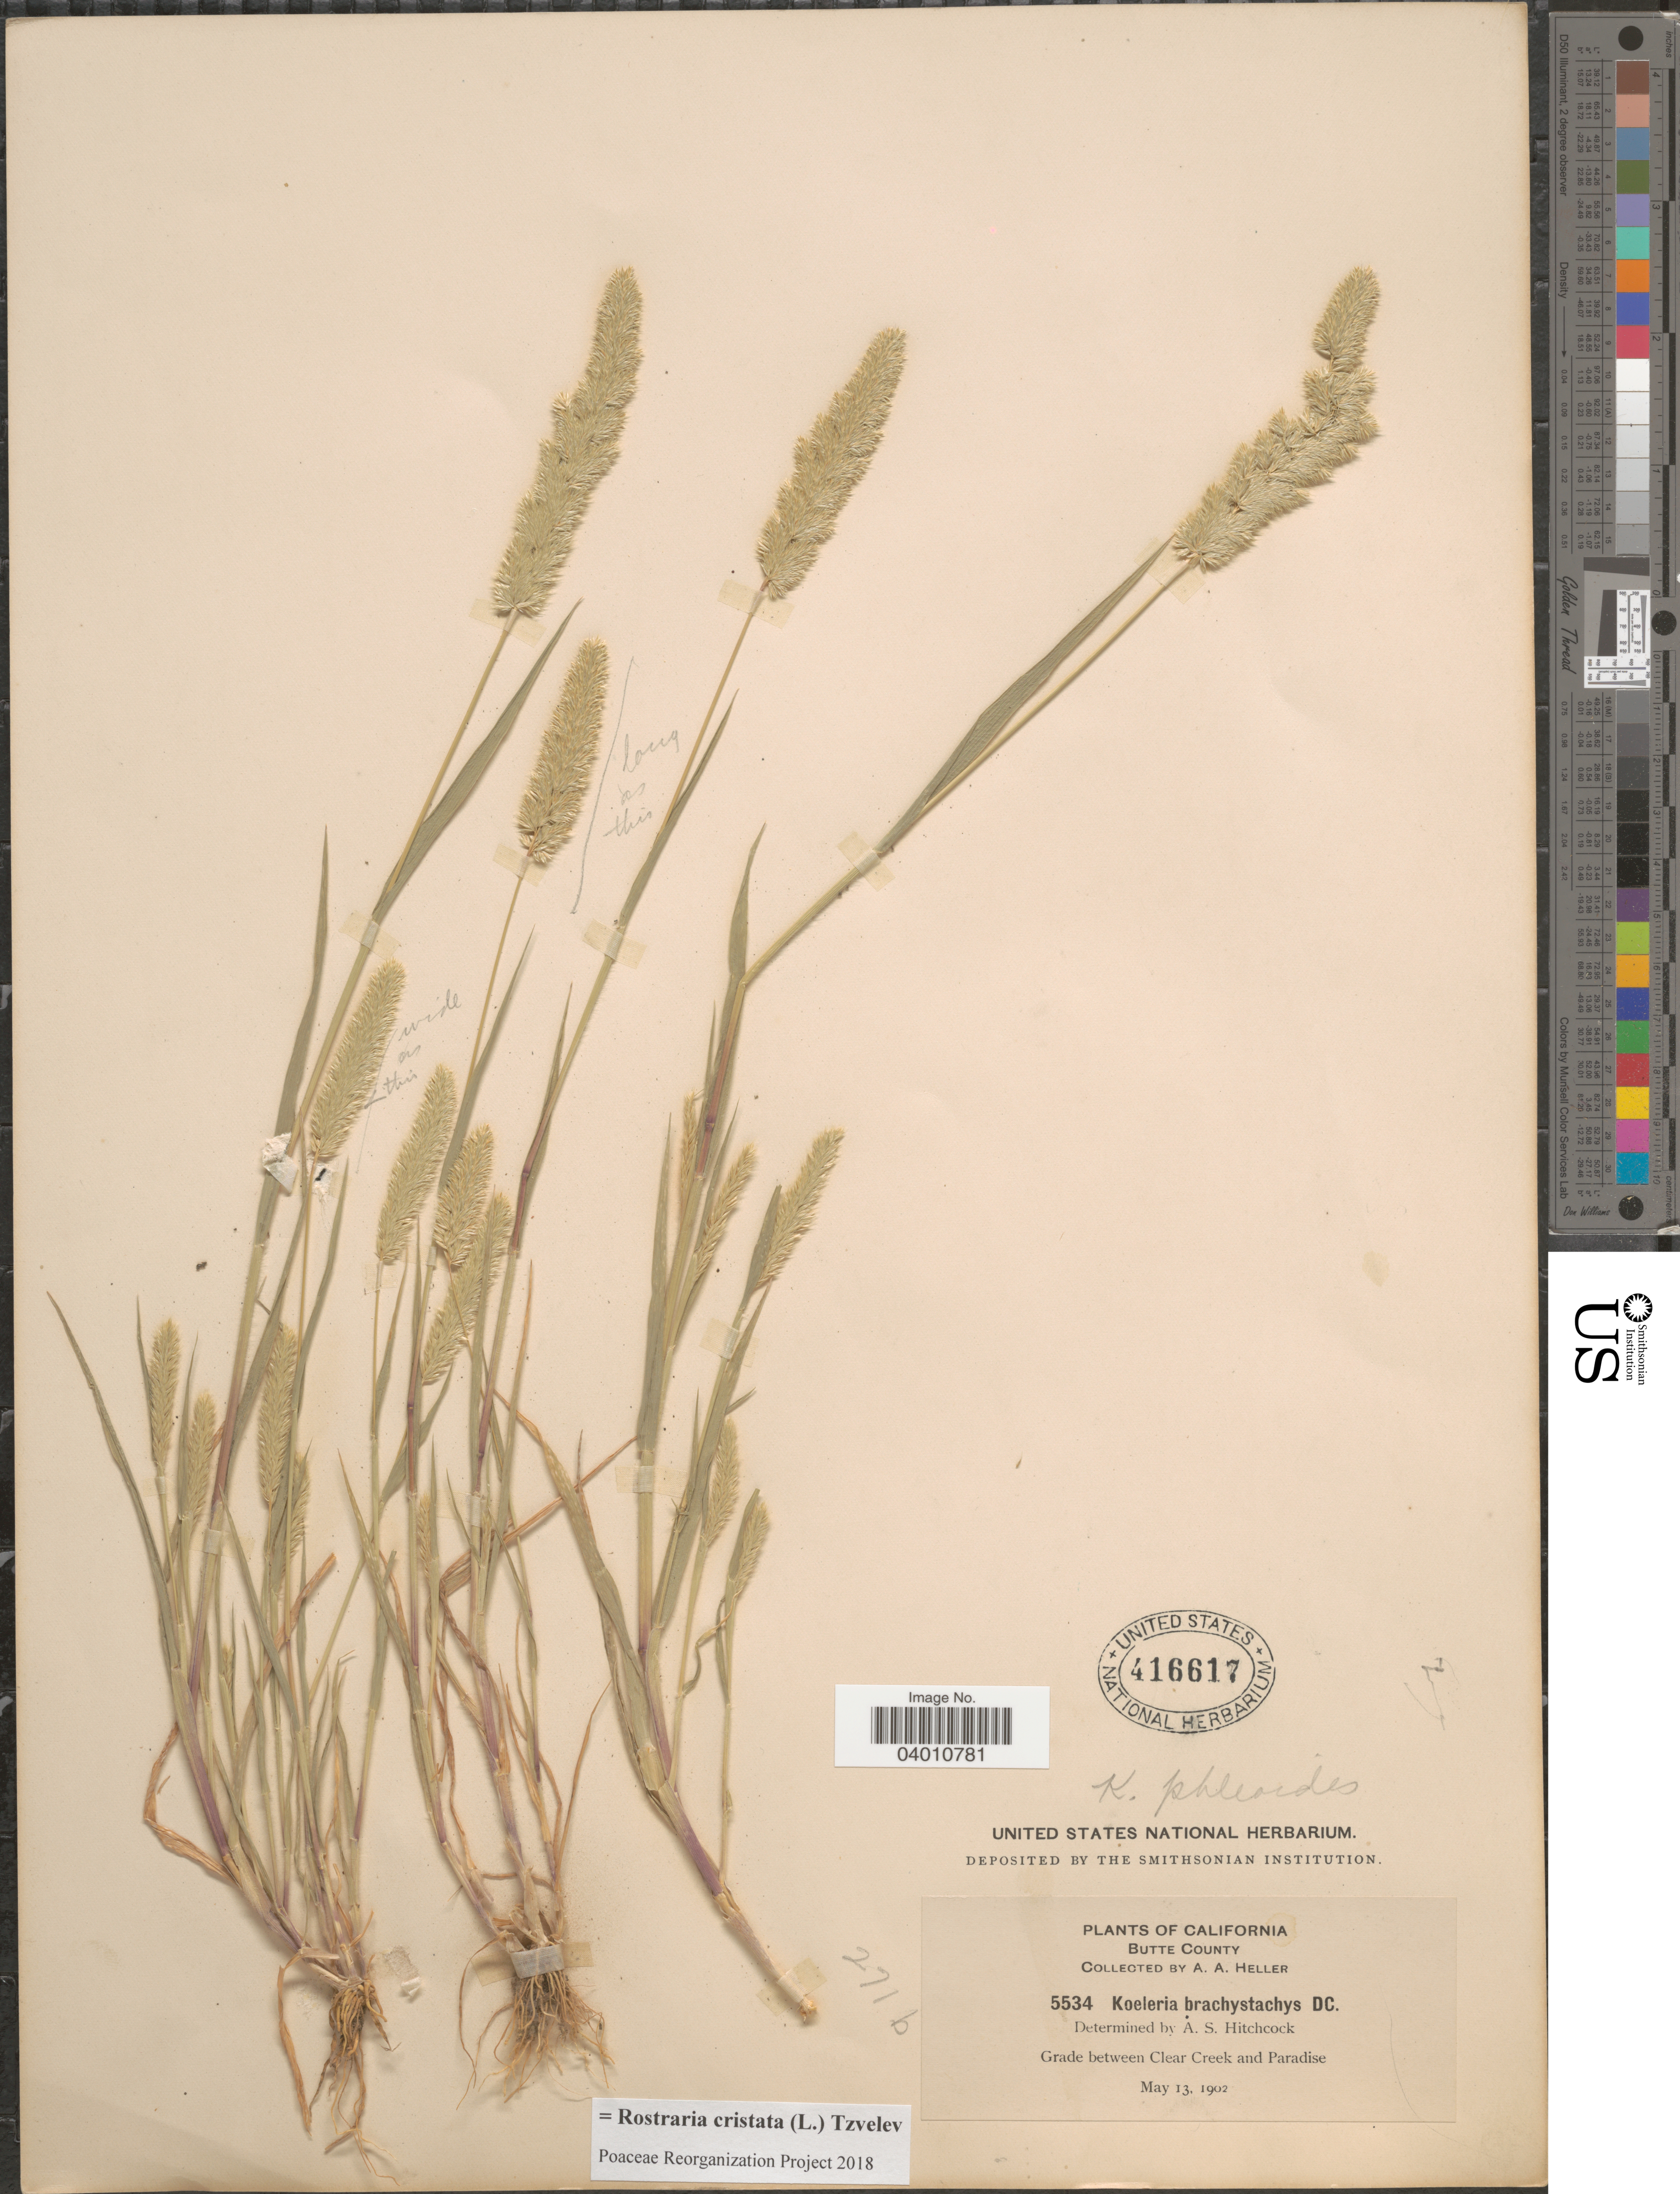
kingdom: Plantae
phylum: Tracheophyta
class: Liliopsida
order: Poales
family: Poaceae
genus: Rostraria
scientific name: Rostraria cristata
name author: (L.) Tzvelev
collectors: A. A. Heller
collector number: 5534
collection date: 1902-05-13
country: United States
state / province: California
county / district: Butte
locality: Butte County. Grade between Clear Creek and Paradise.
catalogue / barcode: US 416617